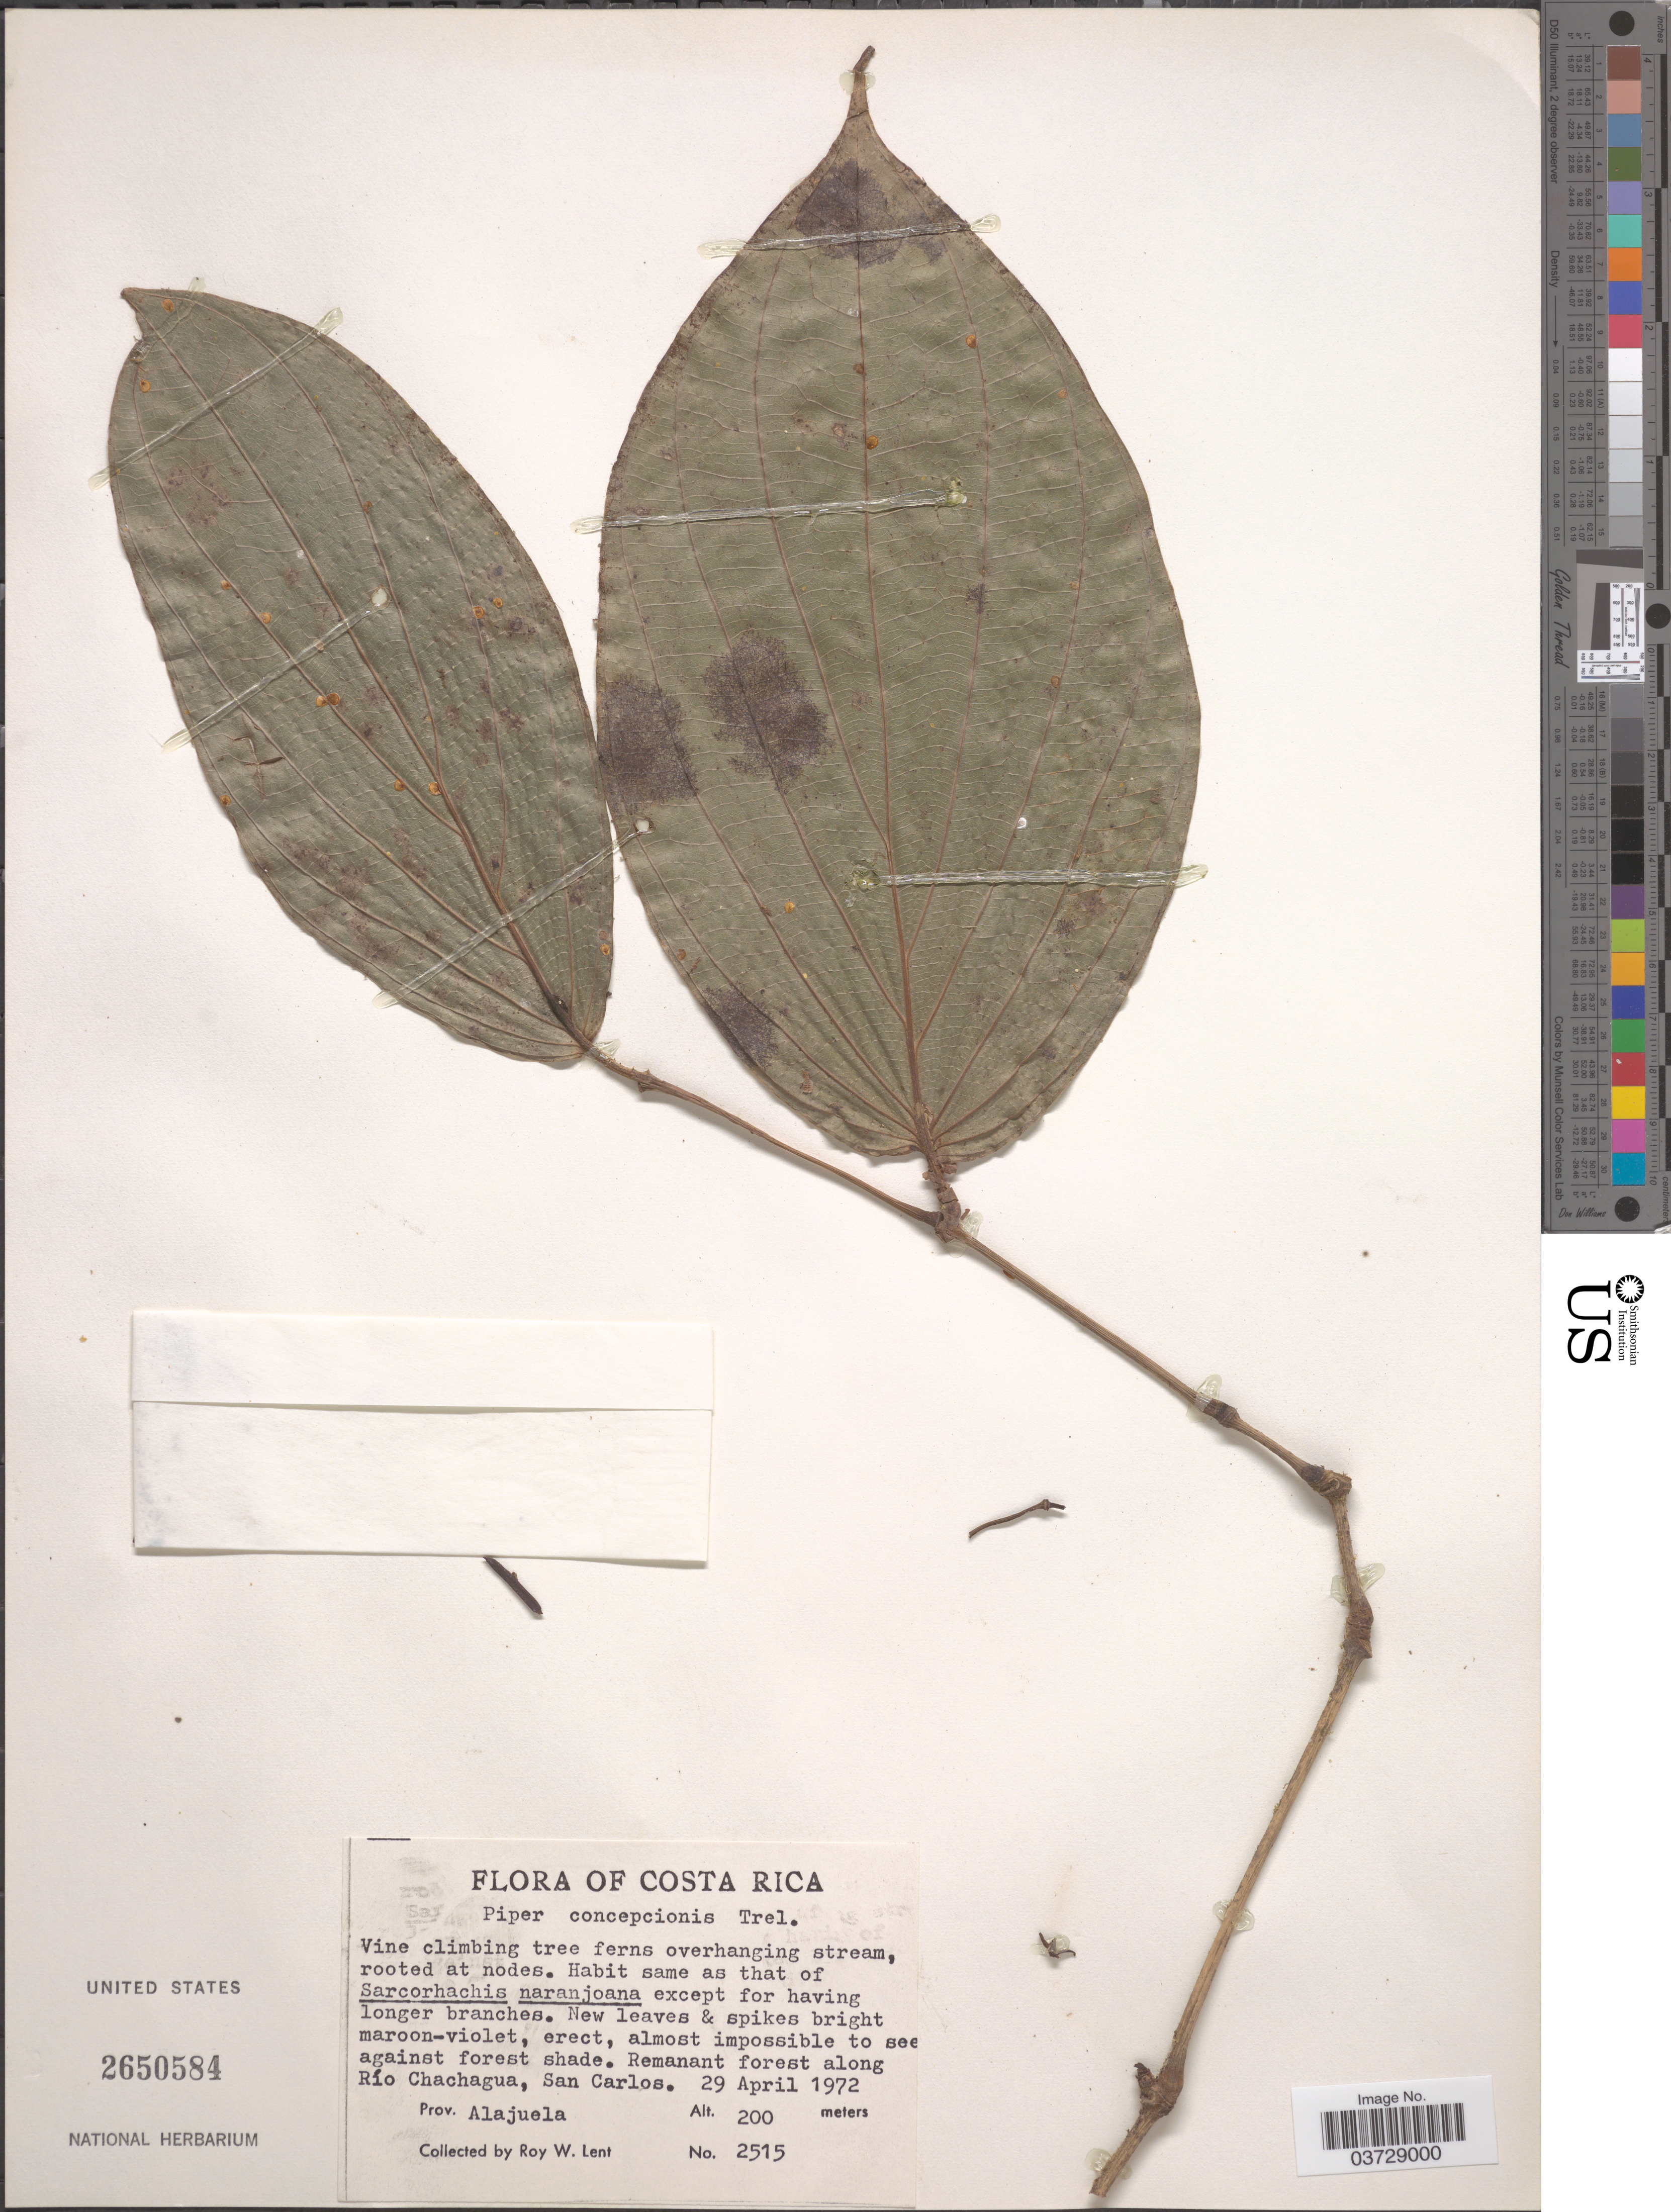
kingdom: Plantae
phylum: Tracheophyta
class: Magnoliopsida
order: Piperales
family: Piperaceae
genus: Piper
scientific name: Piper concepcionis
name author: Trel.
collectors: R. W. Lent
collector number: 2515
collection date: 1972-04-29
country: Costa Rica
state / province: Alajuela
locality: Along Río Chachagua, San Carlos.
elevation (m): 200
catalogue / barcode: US 3650584